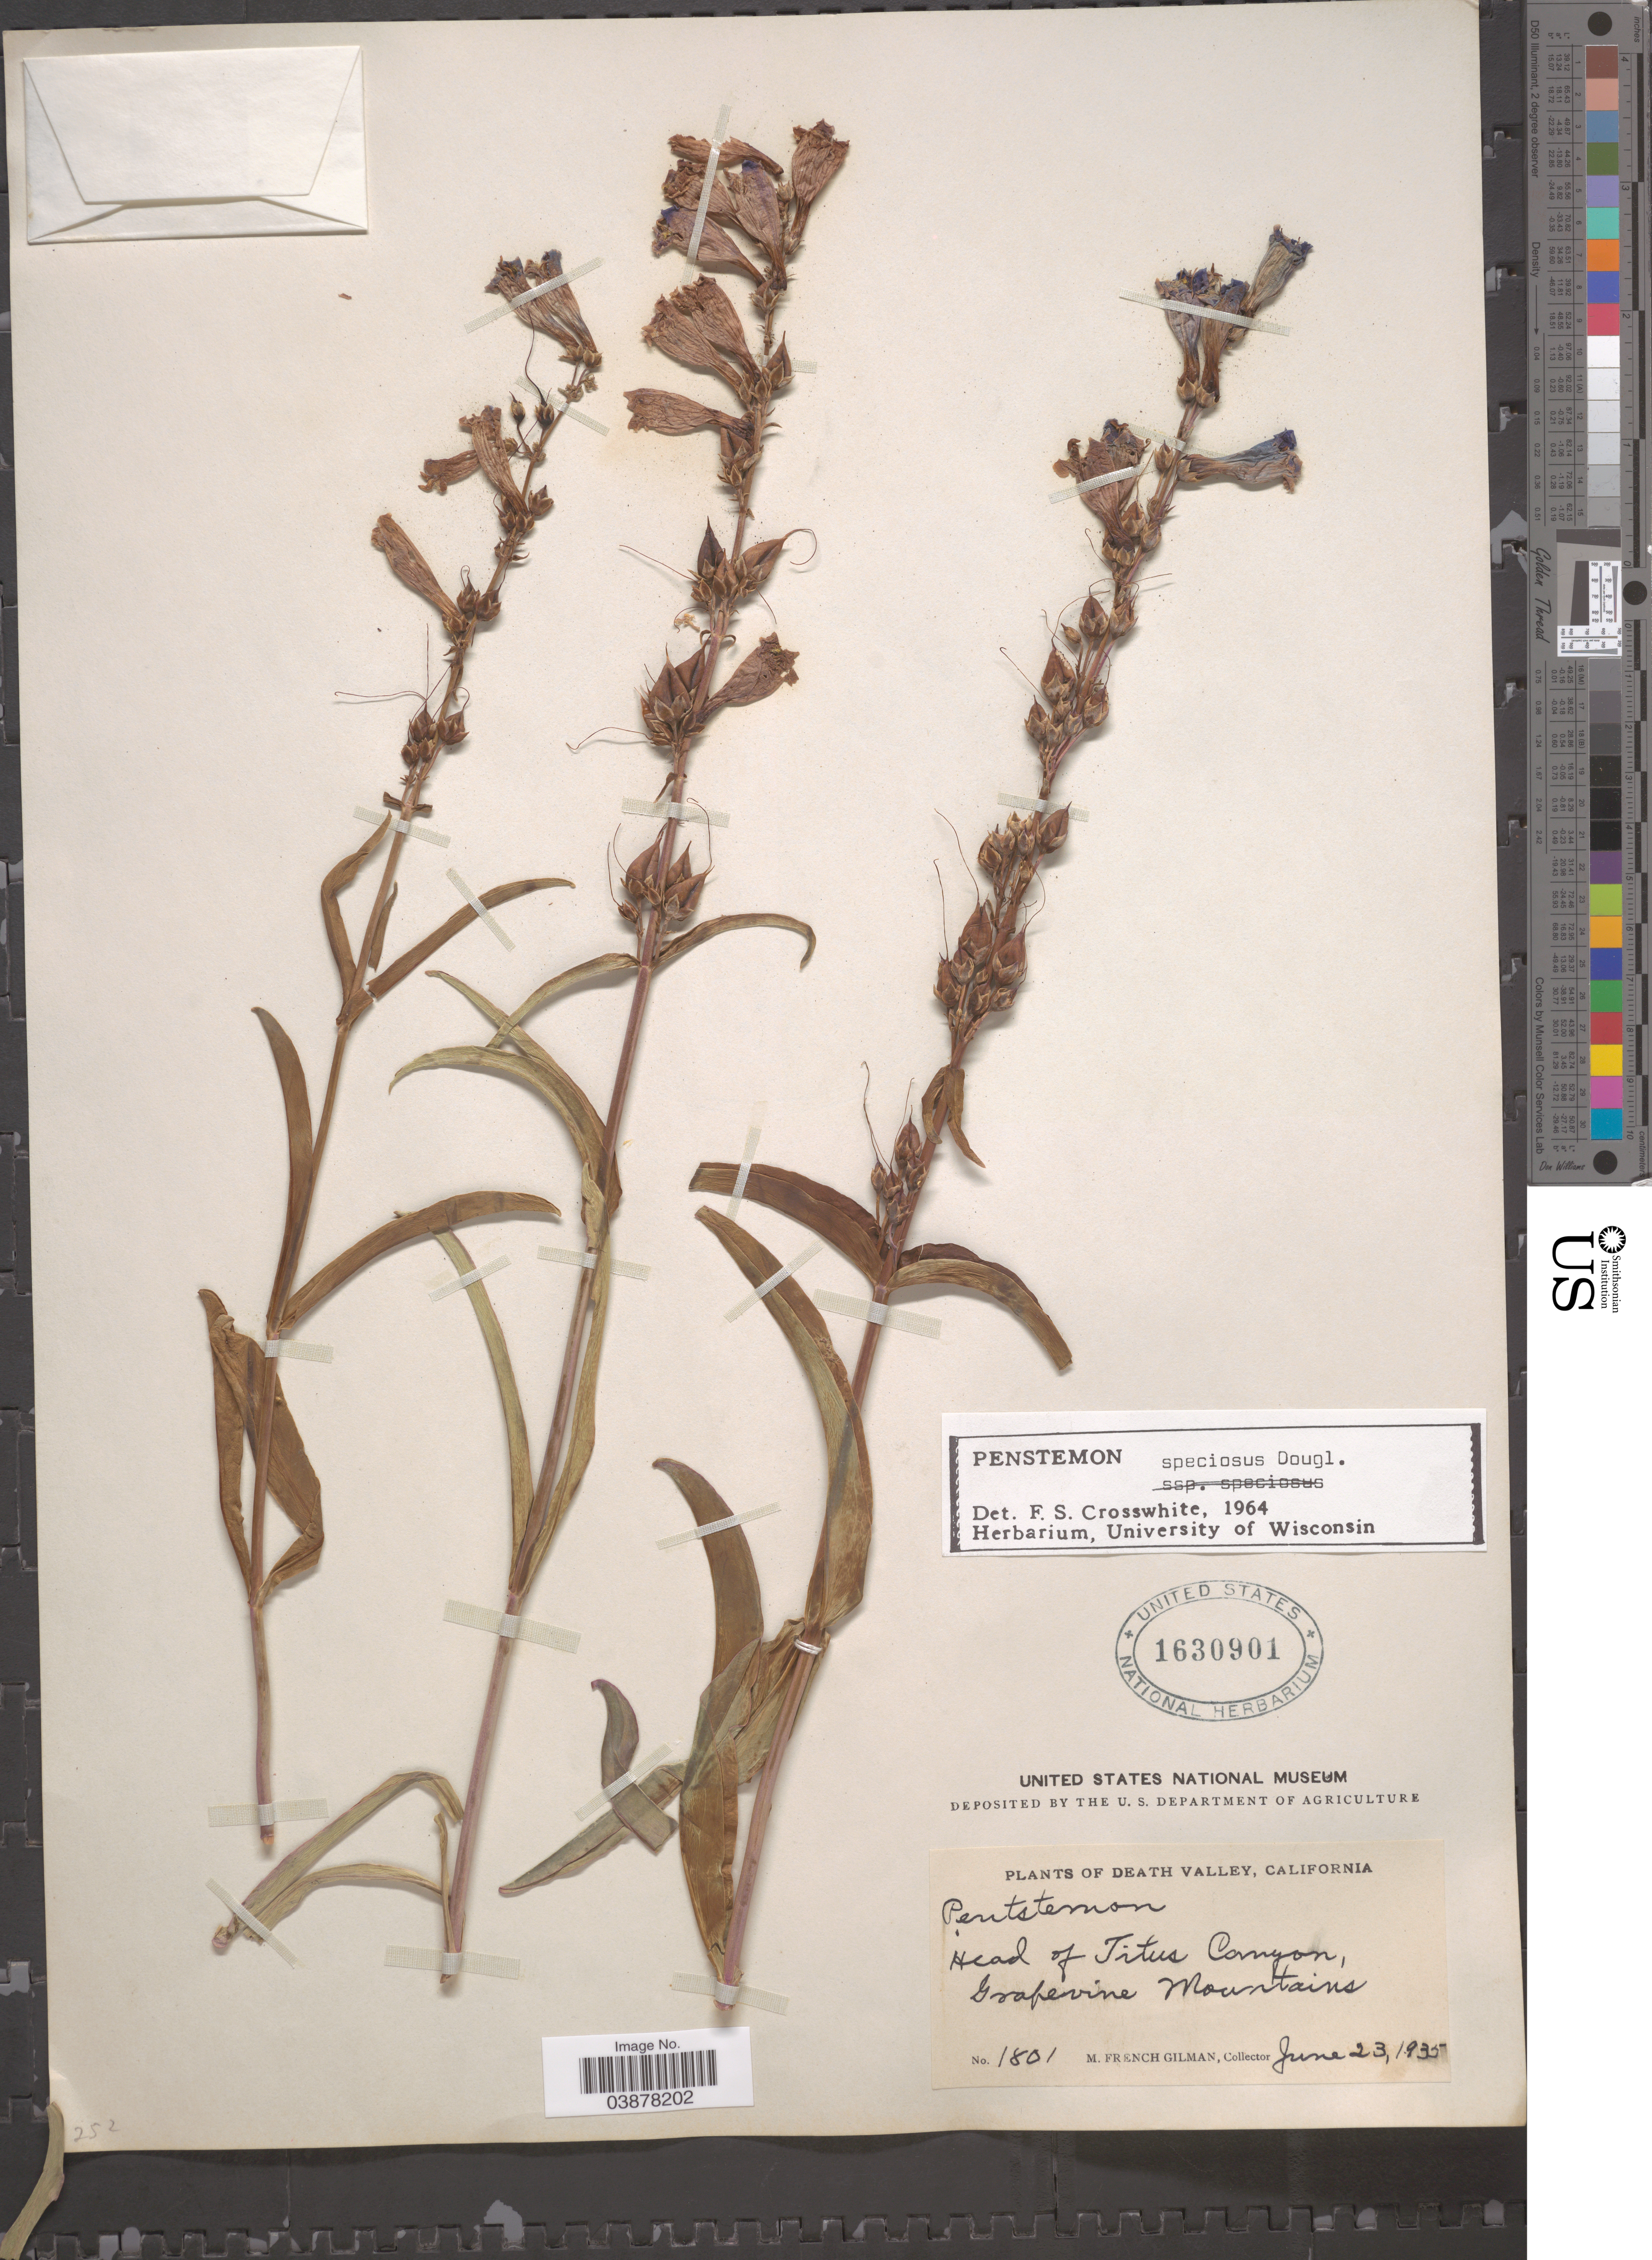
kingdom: Plantae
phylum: Tracheophyta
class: Magnoliopsida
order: Lamiales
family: Plantaginaceae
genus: Penstemon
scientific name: Penstemon speciosus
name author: Douglas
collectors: M. F. Gilman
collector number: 1801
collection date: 1935-06-23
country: United States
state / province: California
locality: Death Valley. Head of Titus Canyon, Grapevine Mountains.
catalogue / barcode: US 1630901